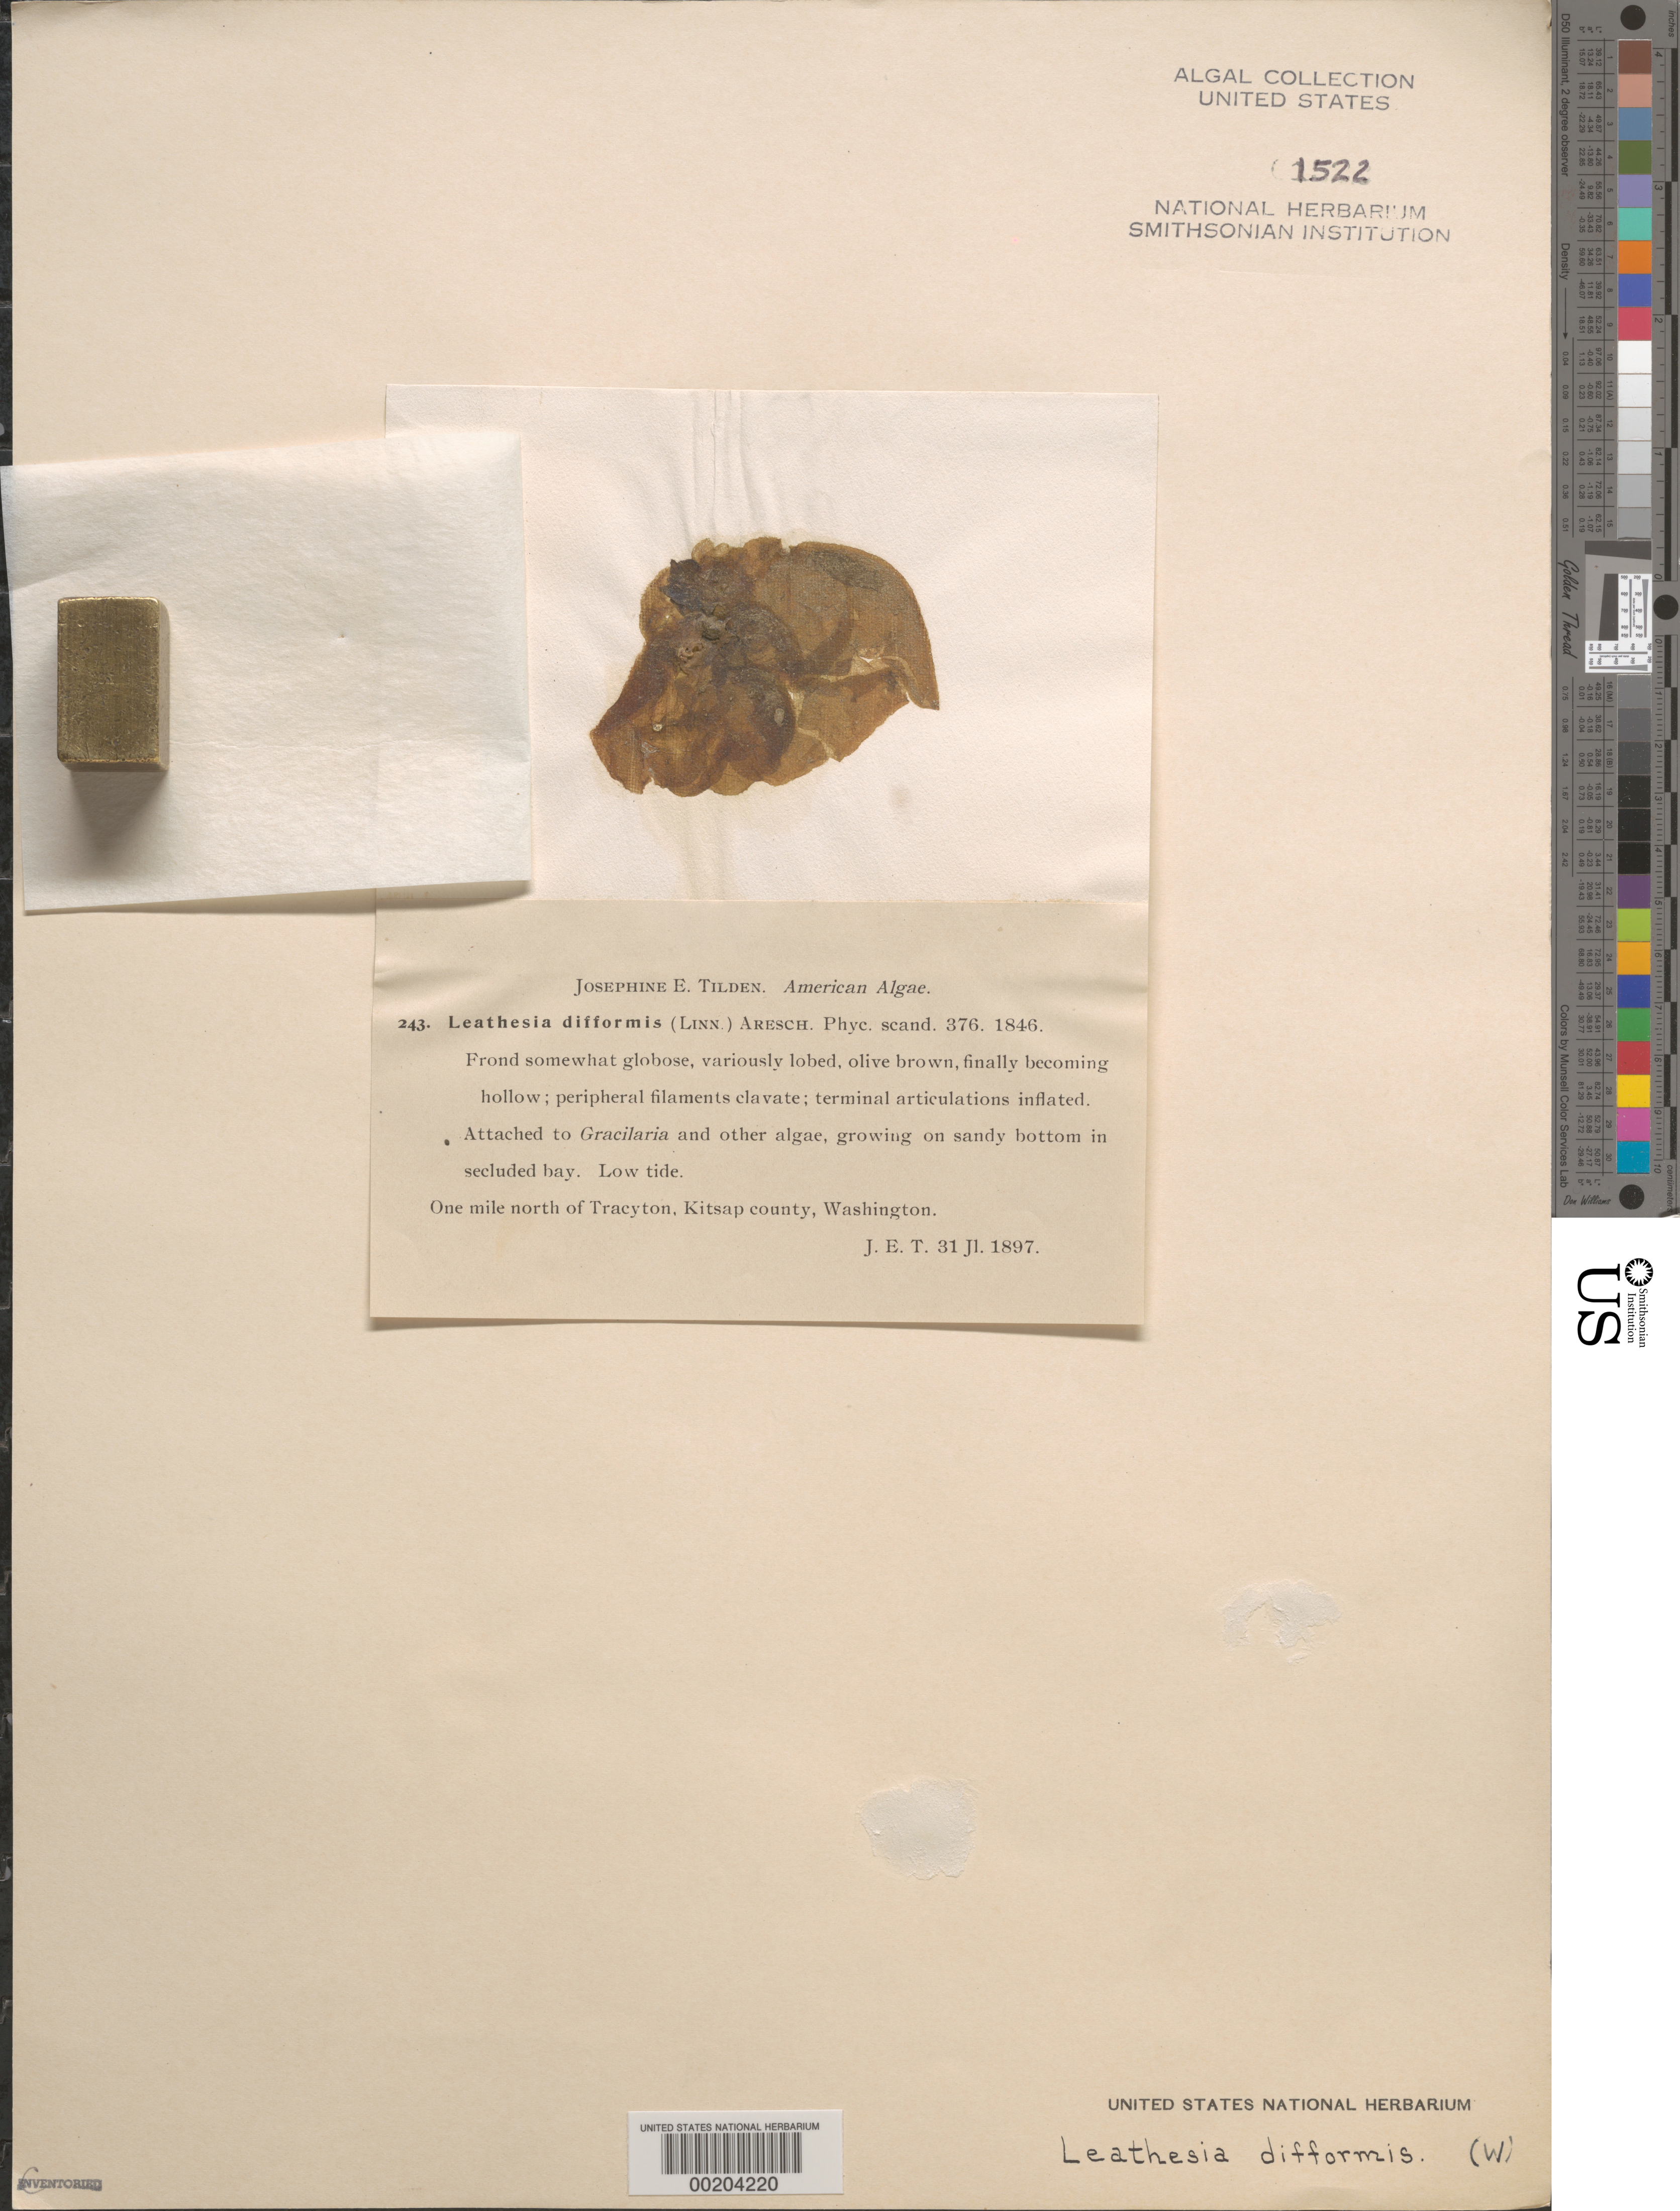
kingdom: Chromista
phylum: Ochrophyta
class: Phaeophyceae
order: Ectocarpales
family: Chordariaceae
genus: Leathesia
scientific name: Leathesia difformis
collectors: J. E. Tilden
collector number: JET 243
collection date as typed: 31 Jul 1897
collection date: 1897-07-31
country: United States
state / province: Washington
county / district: Kitsap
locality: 1 mile north of Tracyton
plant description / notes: Tilden, American Algae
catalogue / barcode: US 1522